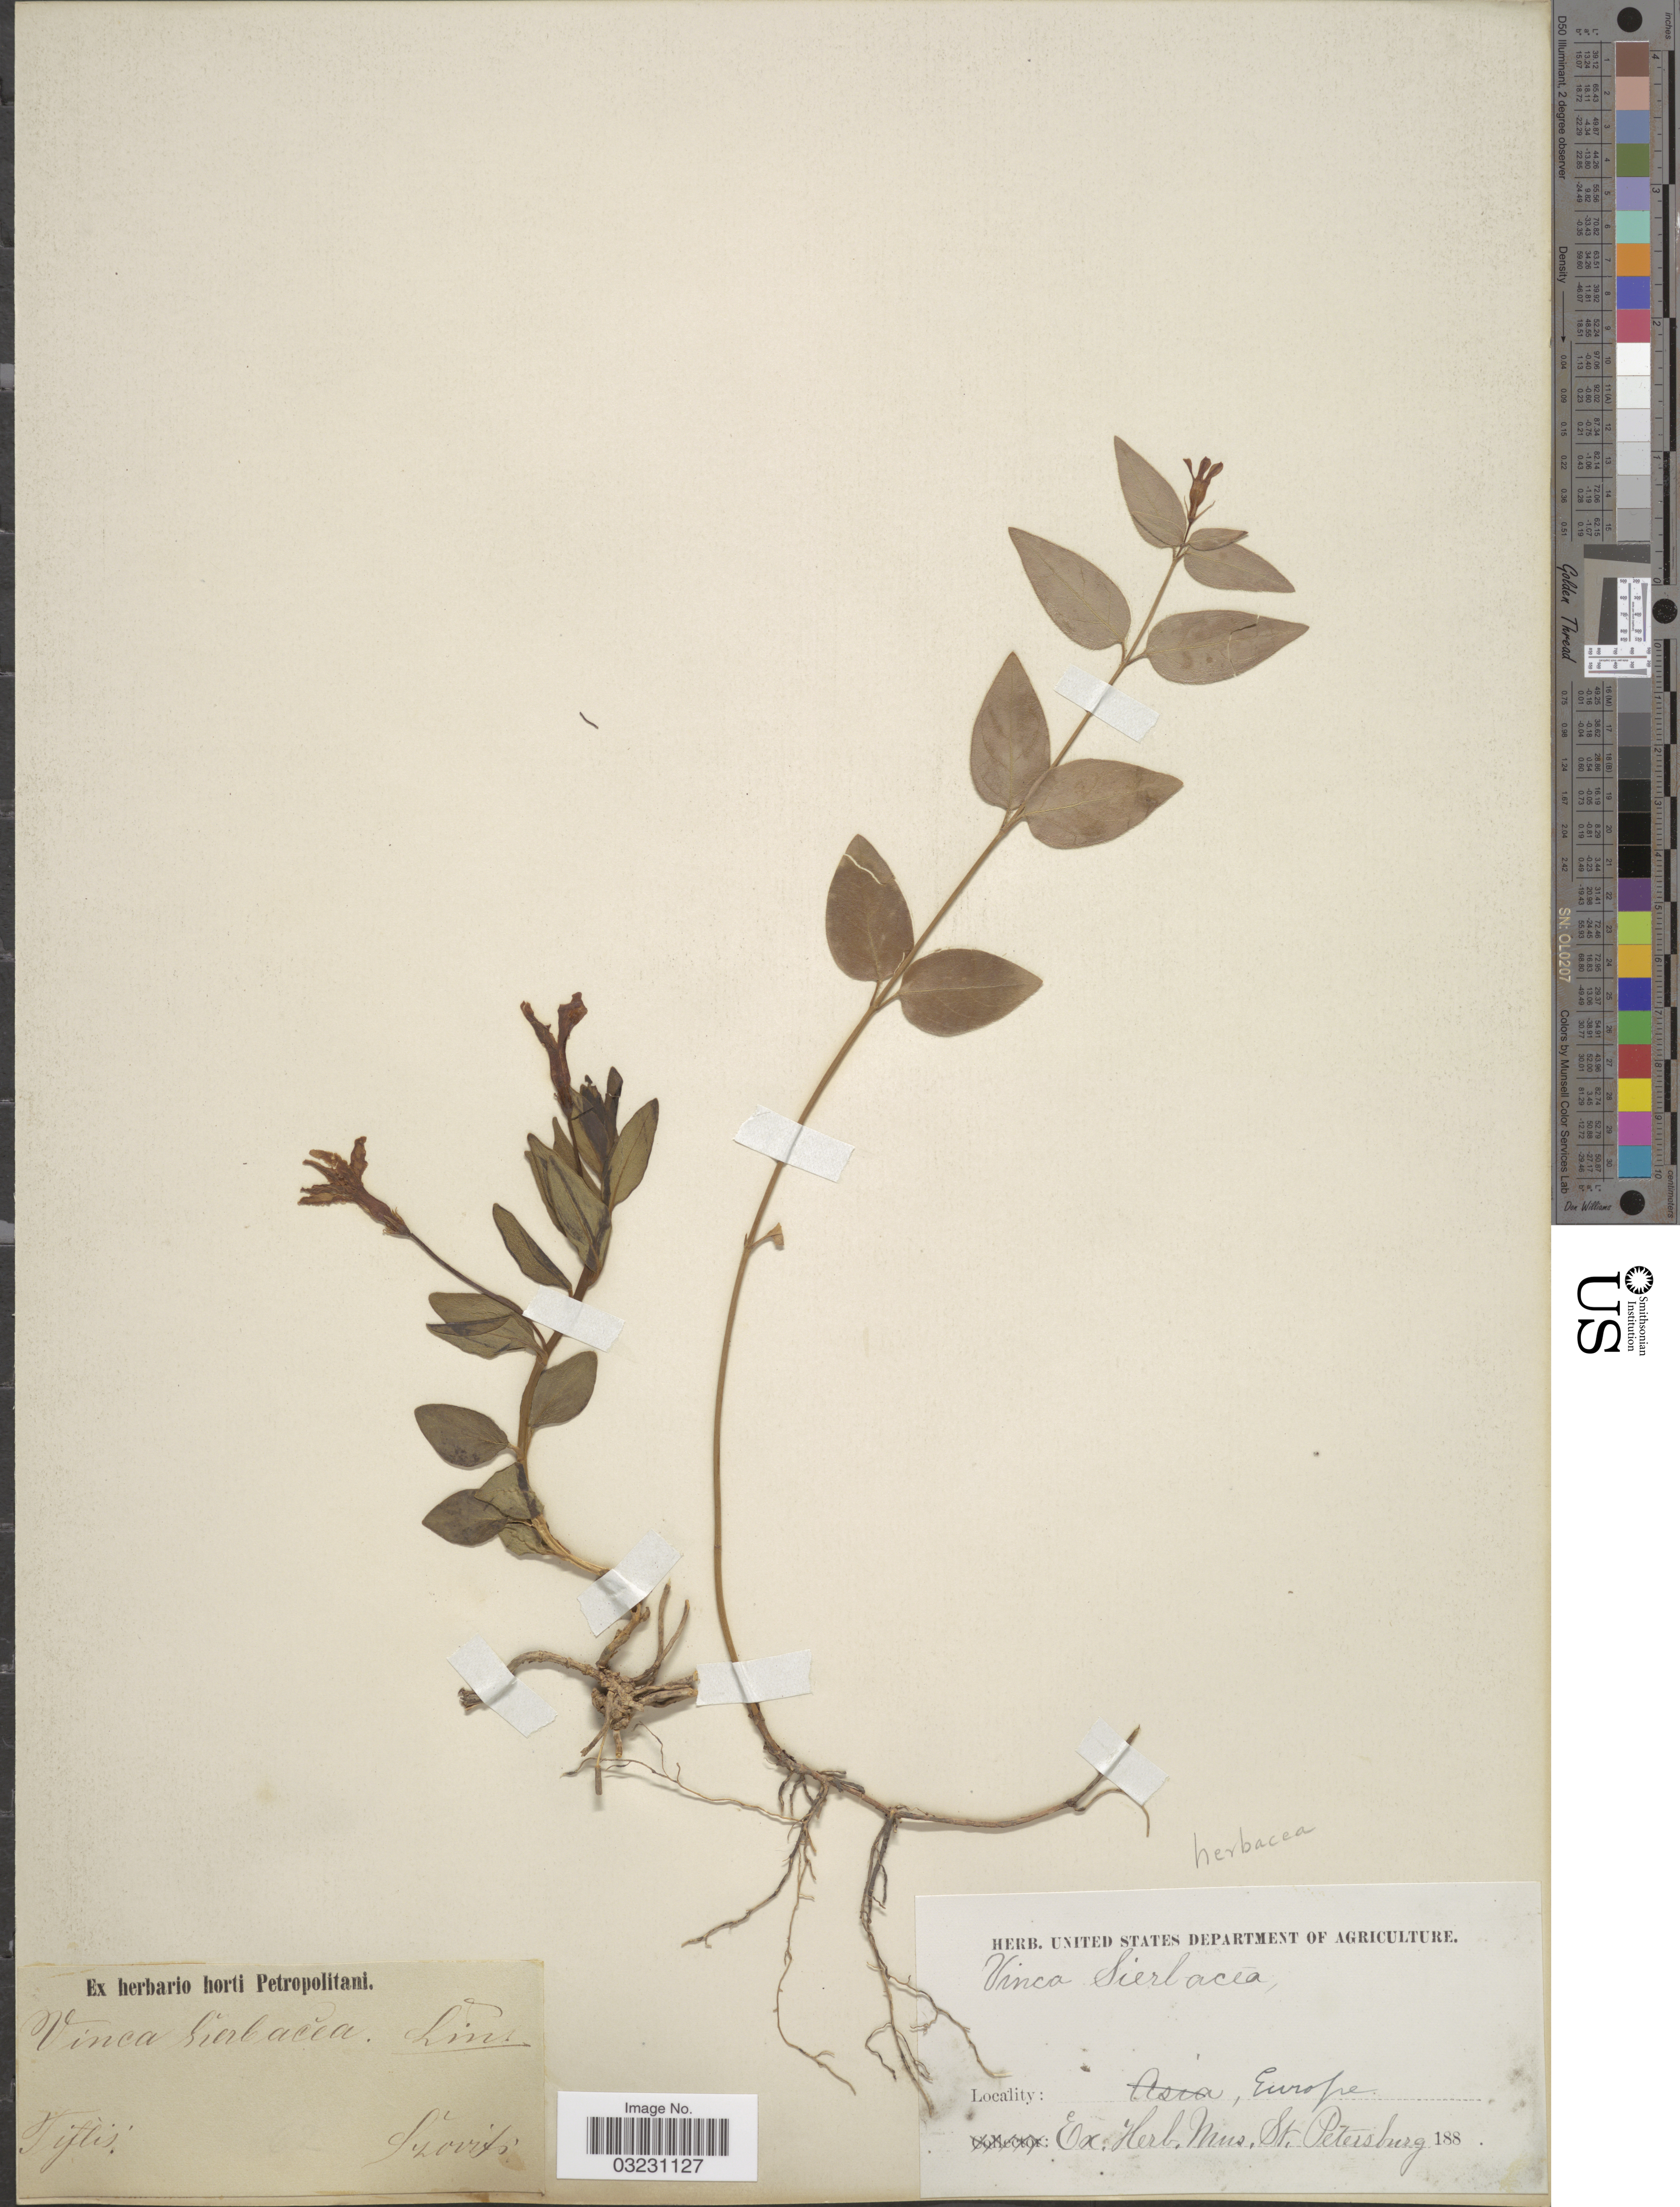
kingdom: Plantae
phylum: Tracheophyta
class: Magnoliopsida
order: Gentianales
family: Apocynaceae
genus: Vinca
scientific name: Vinca herbacea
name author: Waldst. & Kit.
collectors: Szovits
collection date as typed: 188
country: Georgia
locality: Europe. Tiflis.